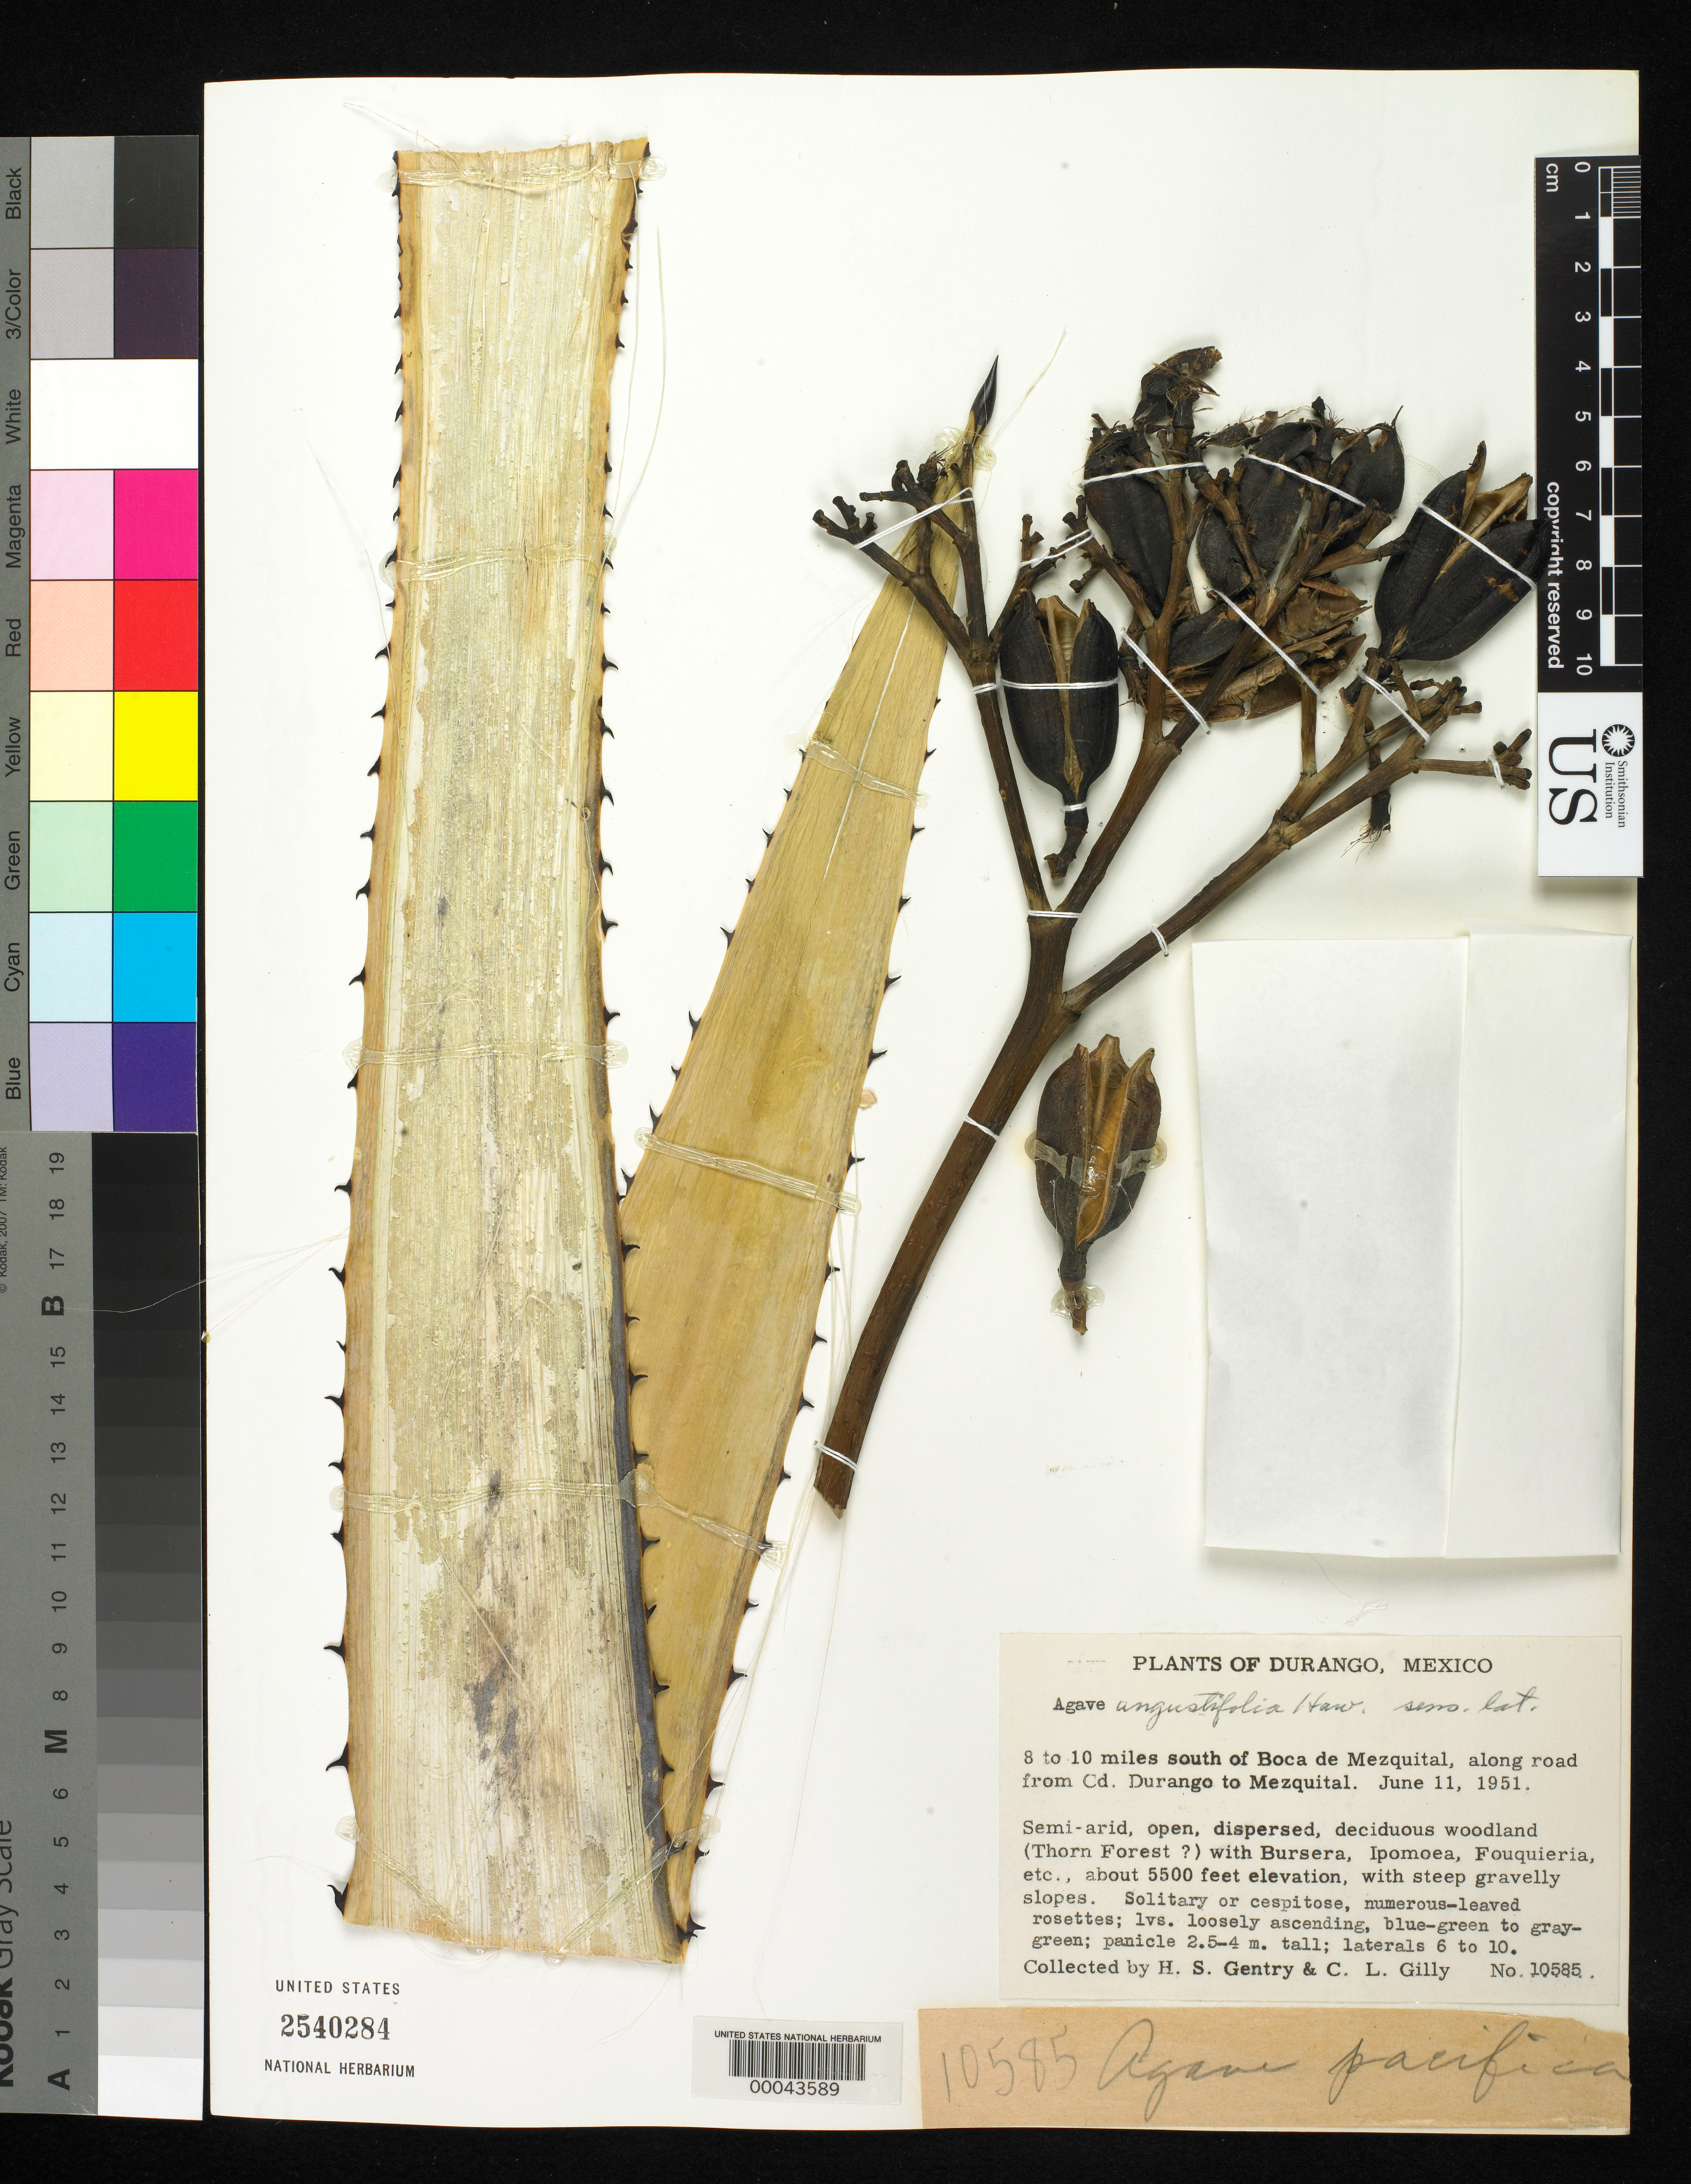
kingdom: Plantae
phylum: Tracheophyta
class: Liliopsida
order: Asparagales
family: Asparagaceae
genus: Agave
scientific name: Agave angustifolia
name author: Haw.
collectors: H. S. Gentry & C. Gilly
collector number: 10585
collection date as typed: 11 Jun 1951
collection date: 1951-06-11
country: Mexico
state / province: Durango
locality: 8-10 mi S of Boca de Mezquital, along road from Cd Durango to Mezquital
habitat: Semi-arid, open, dispersed, deciduous woodland (thorn forest ?)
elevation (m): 1676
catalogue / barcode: US 2540284